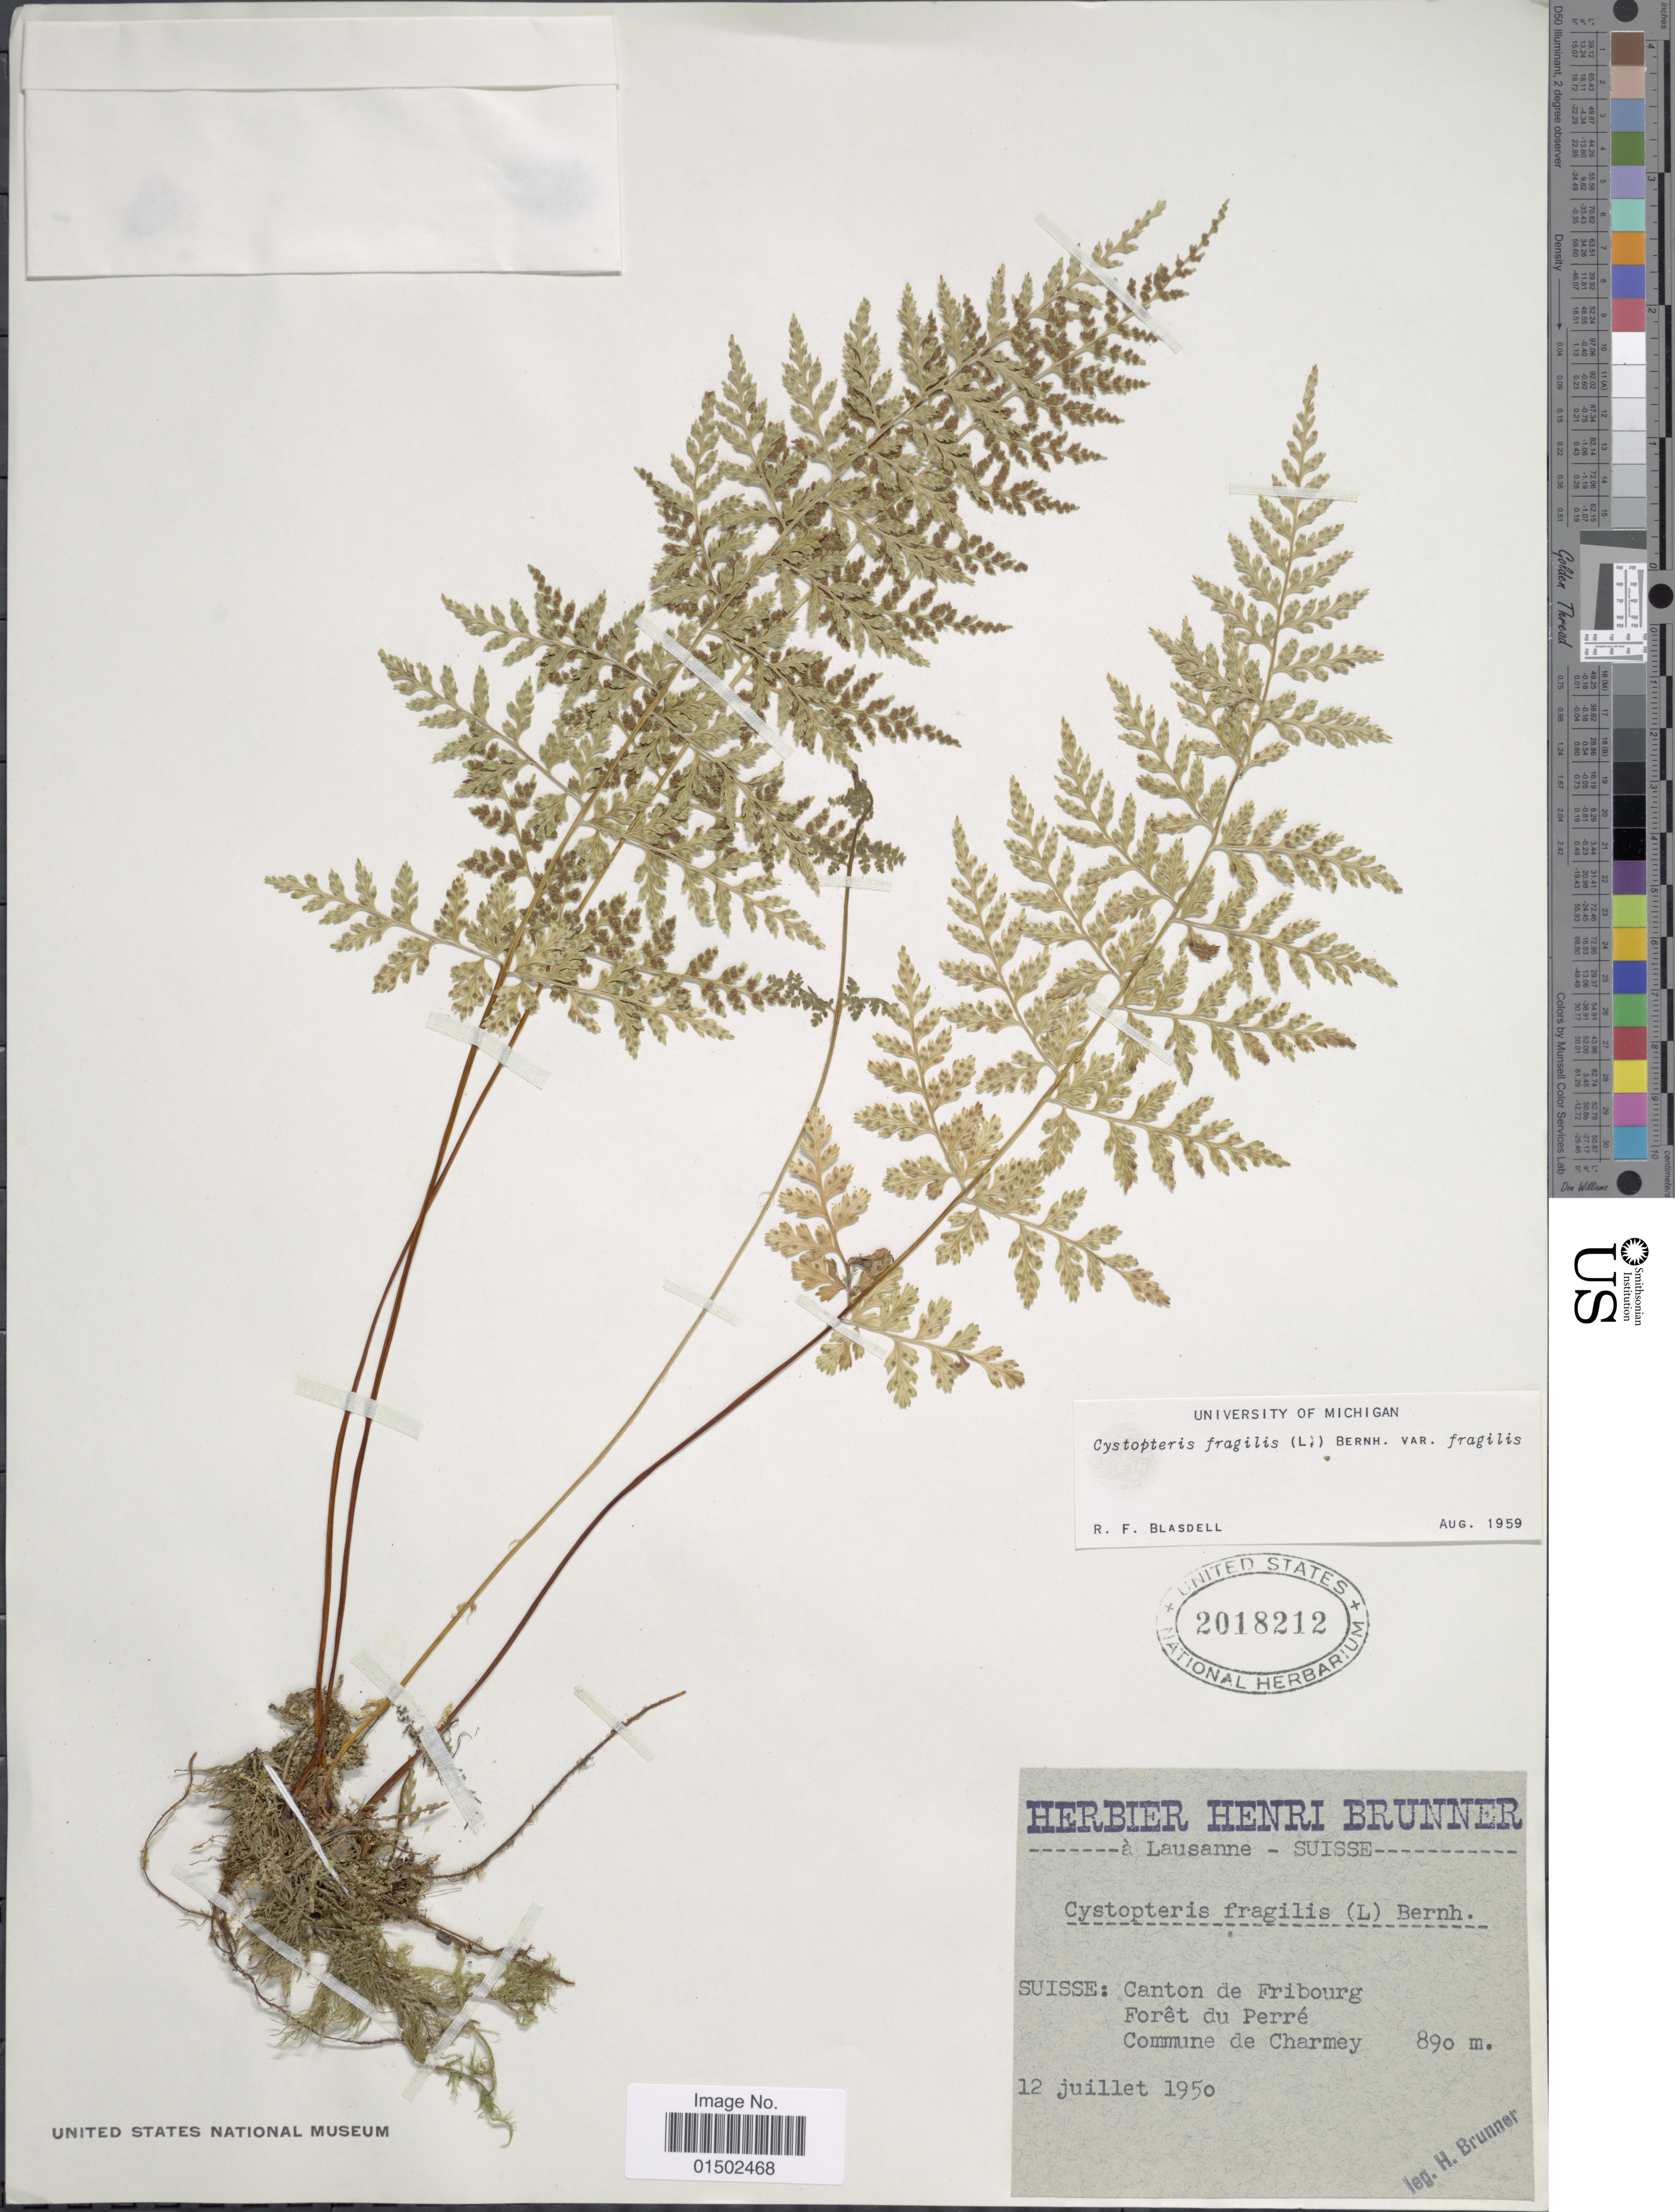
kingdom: Plantae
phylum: Tracheophyta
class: Polypodiopsida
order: Polypodiales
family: Cystopteridaceae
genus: Cystopteris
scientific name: Cystopteris fragilis var. fragilis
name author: (L.) Bernh.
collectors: H. Brunner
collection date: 1950-07-12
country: Switzerland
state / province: Fribourg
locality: Suisse: Canton de Fribourg, Foret du Perre, Commune de Charmay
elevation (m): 890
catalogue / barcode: US 2018212